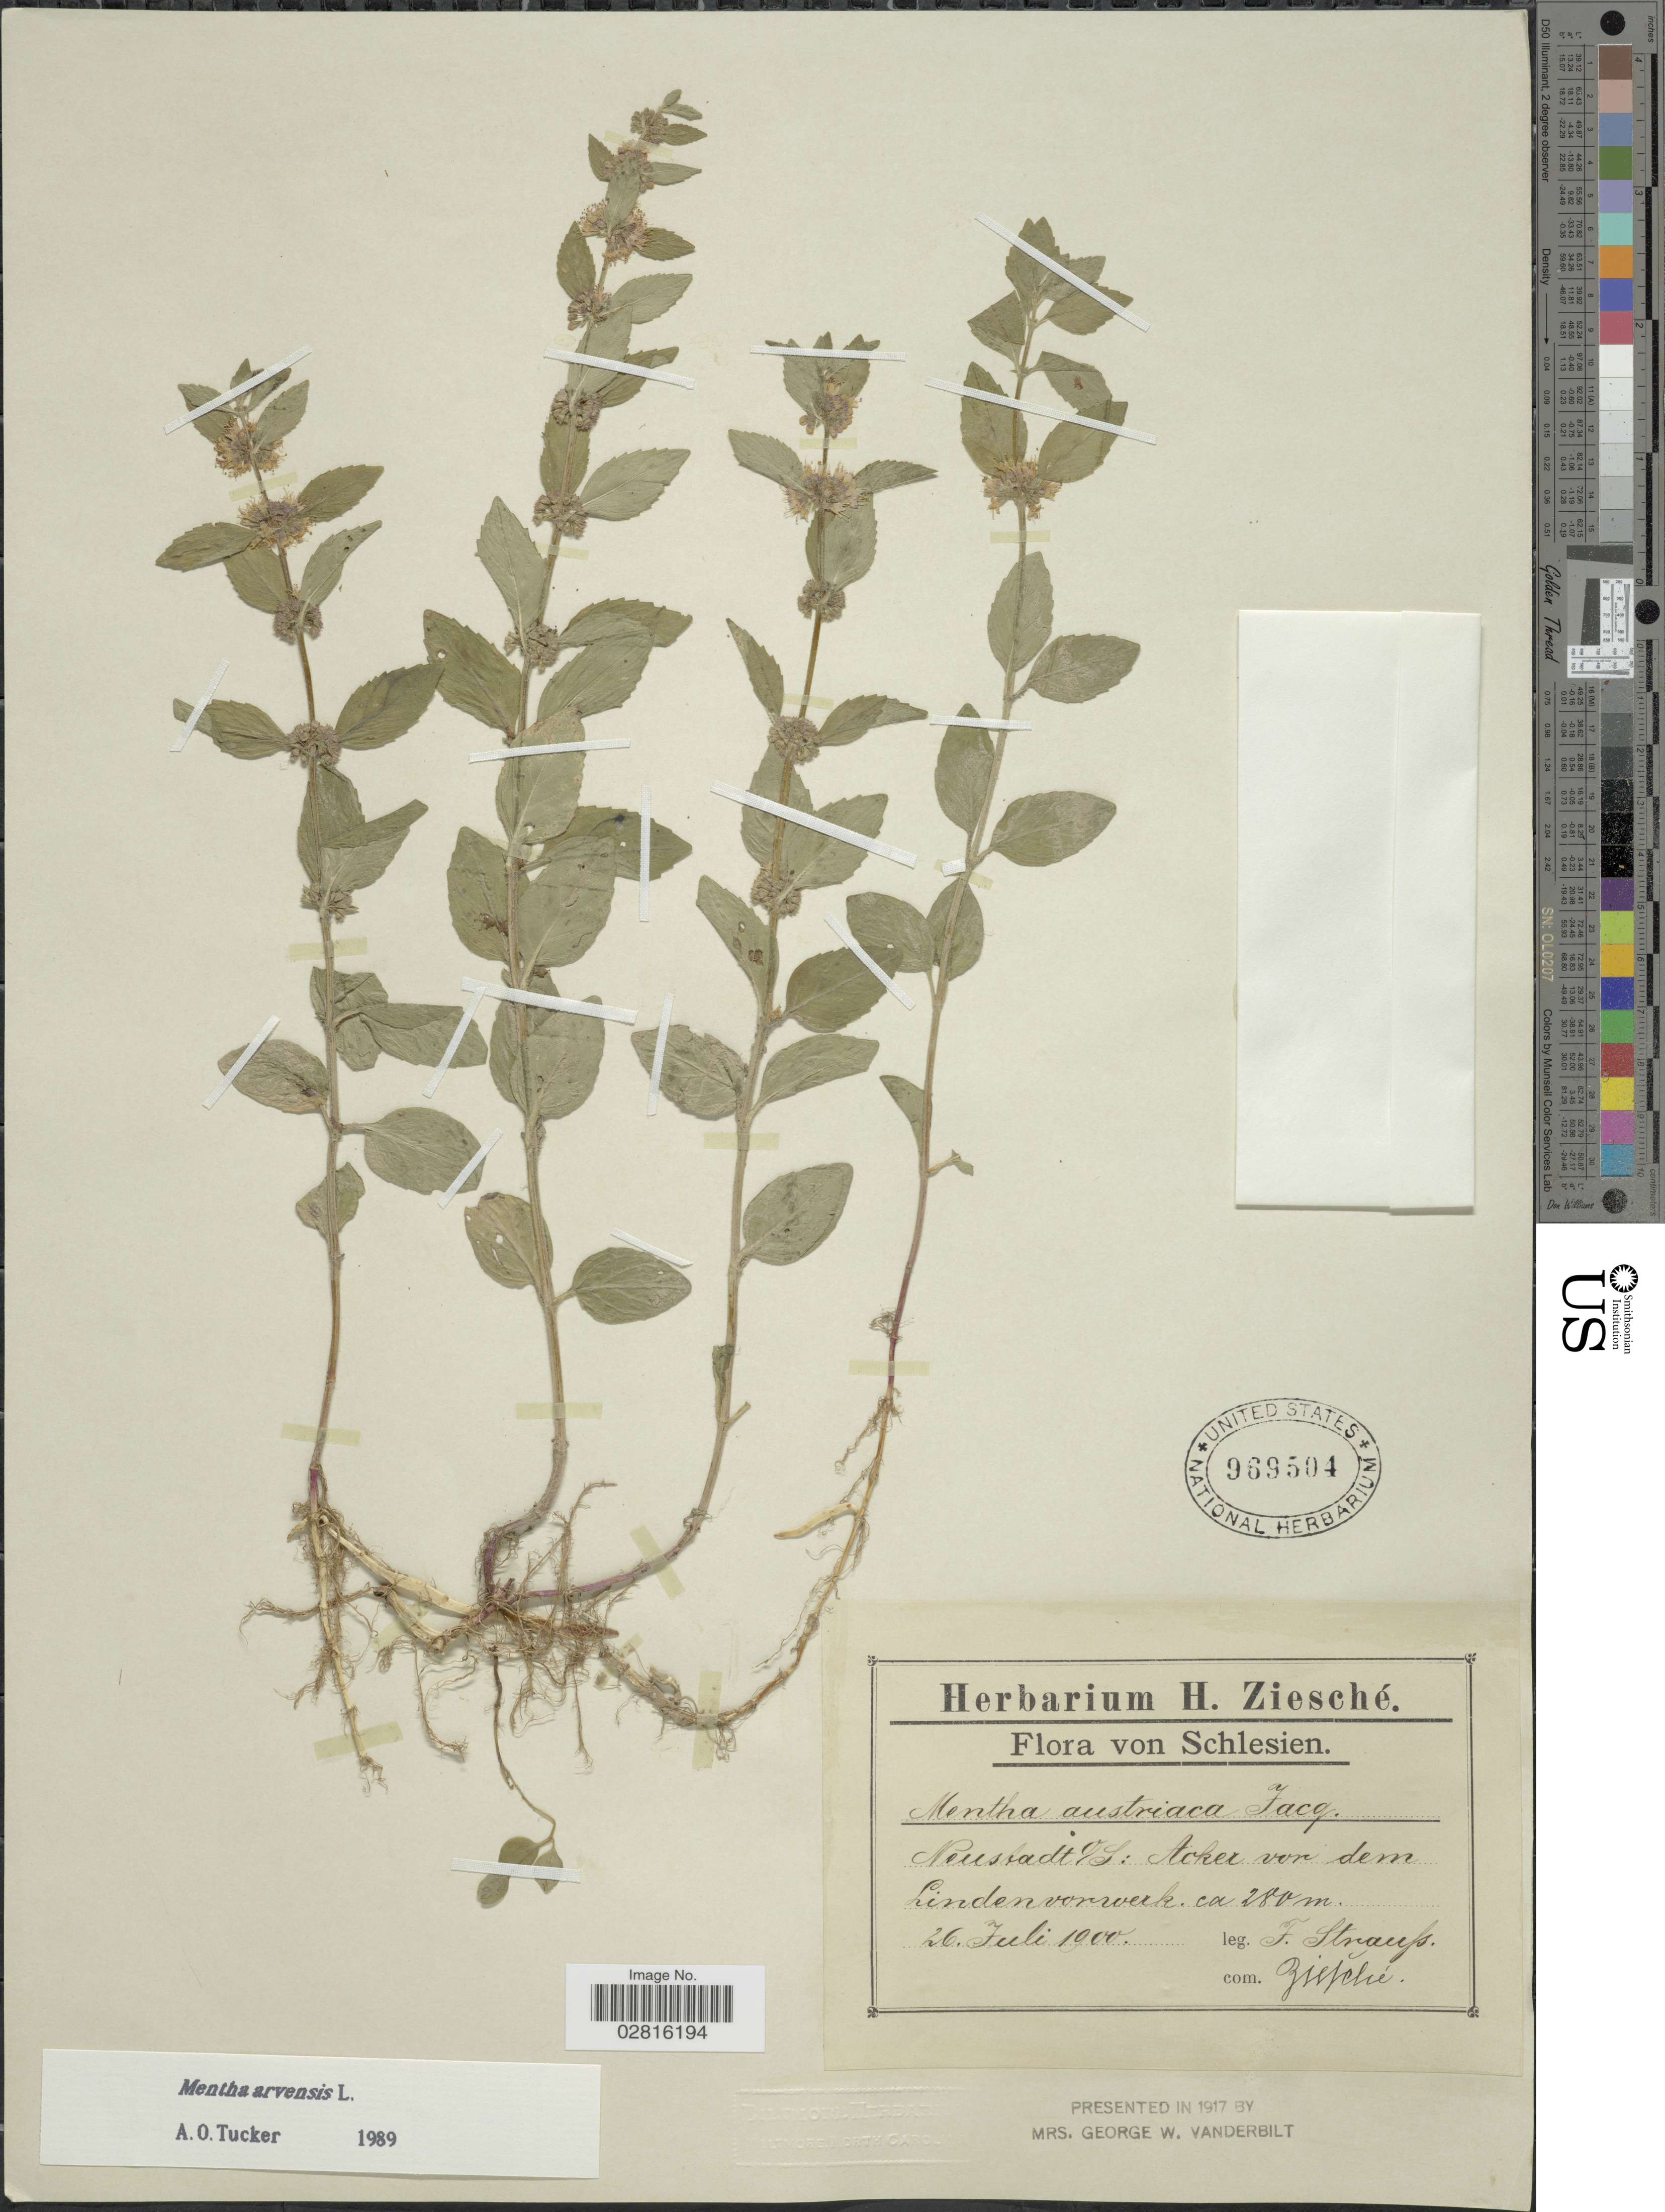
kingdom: Plantae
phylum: Tracheophyta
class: Magnoliopsida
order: Lamiales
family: Lamiaceae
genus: Mentha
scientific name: Mentha arvensis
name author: L.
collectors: F. Strauss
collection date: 1900-07-26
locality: Schlesien. Neustadt VS: acker vor dem Lindenvorwerk.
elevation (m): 280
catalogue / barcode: US 969504